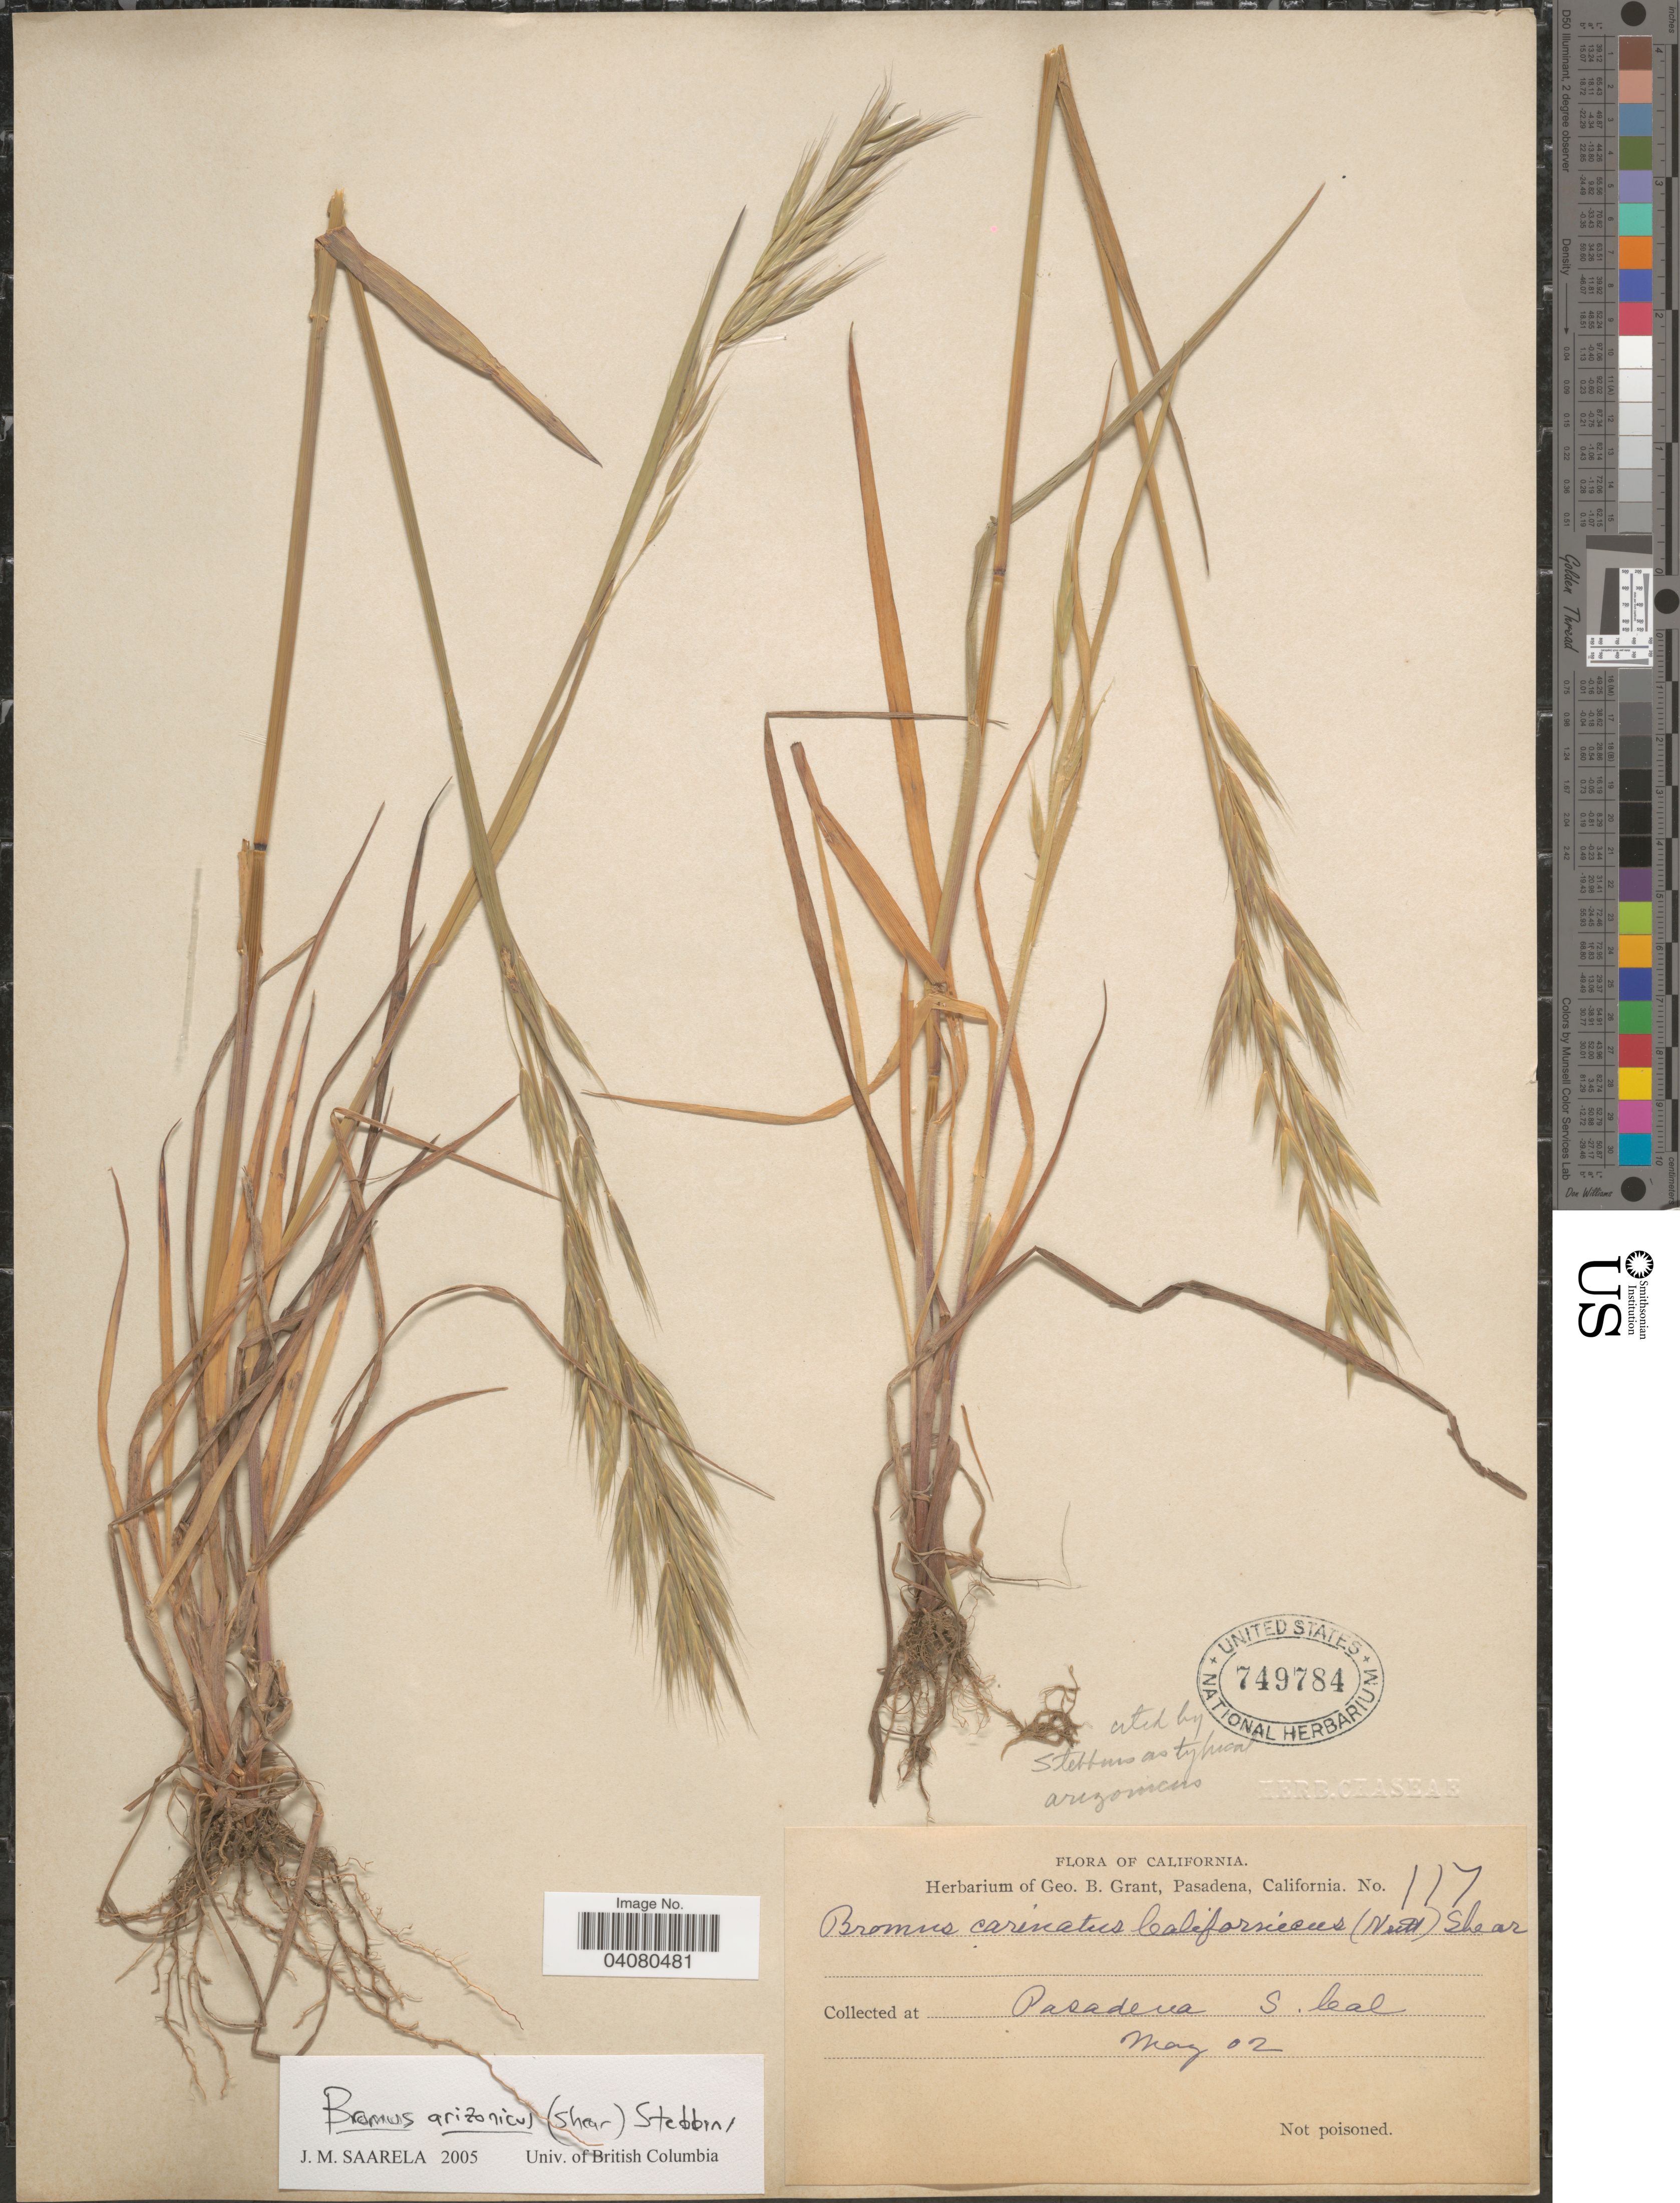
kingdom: Plantae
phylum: Tracheophyta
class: Liliopsida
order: Poales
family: Poaceae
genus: Bromus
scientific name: Bromus arenarius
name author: Labill.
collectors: ex herb. Geo. B. Grant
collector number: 117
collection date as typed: Transcribed d/m/y: /5/2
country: United States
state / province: California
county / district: Los Angeles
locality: Pasadena S. Cal.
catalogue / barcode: US 749784